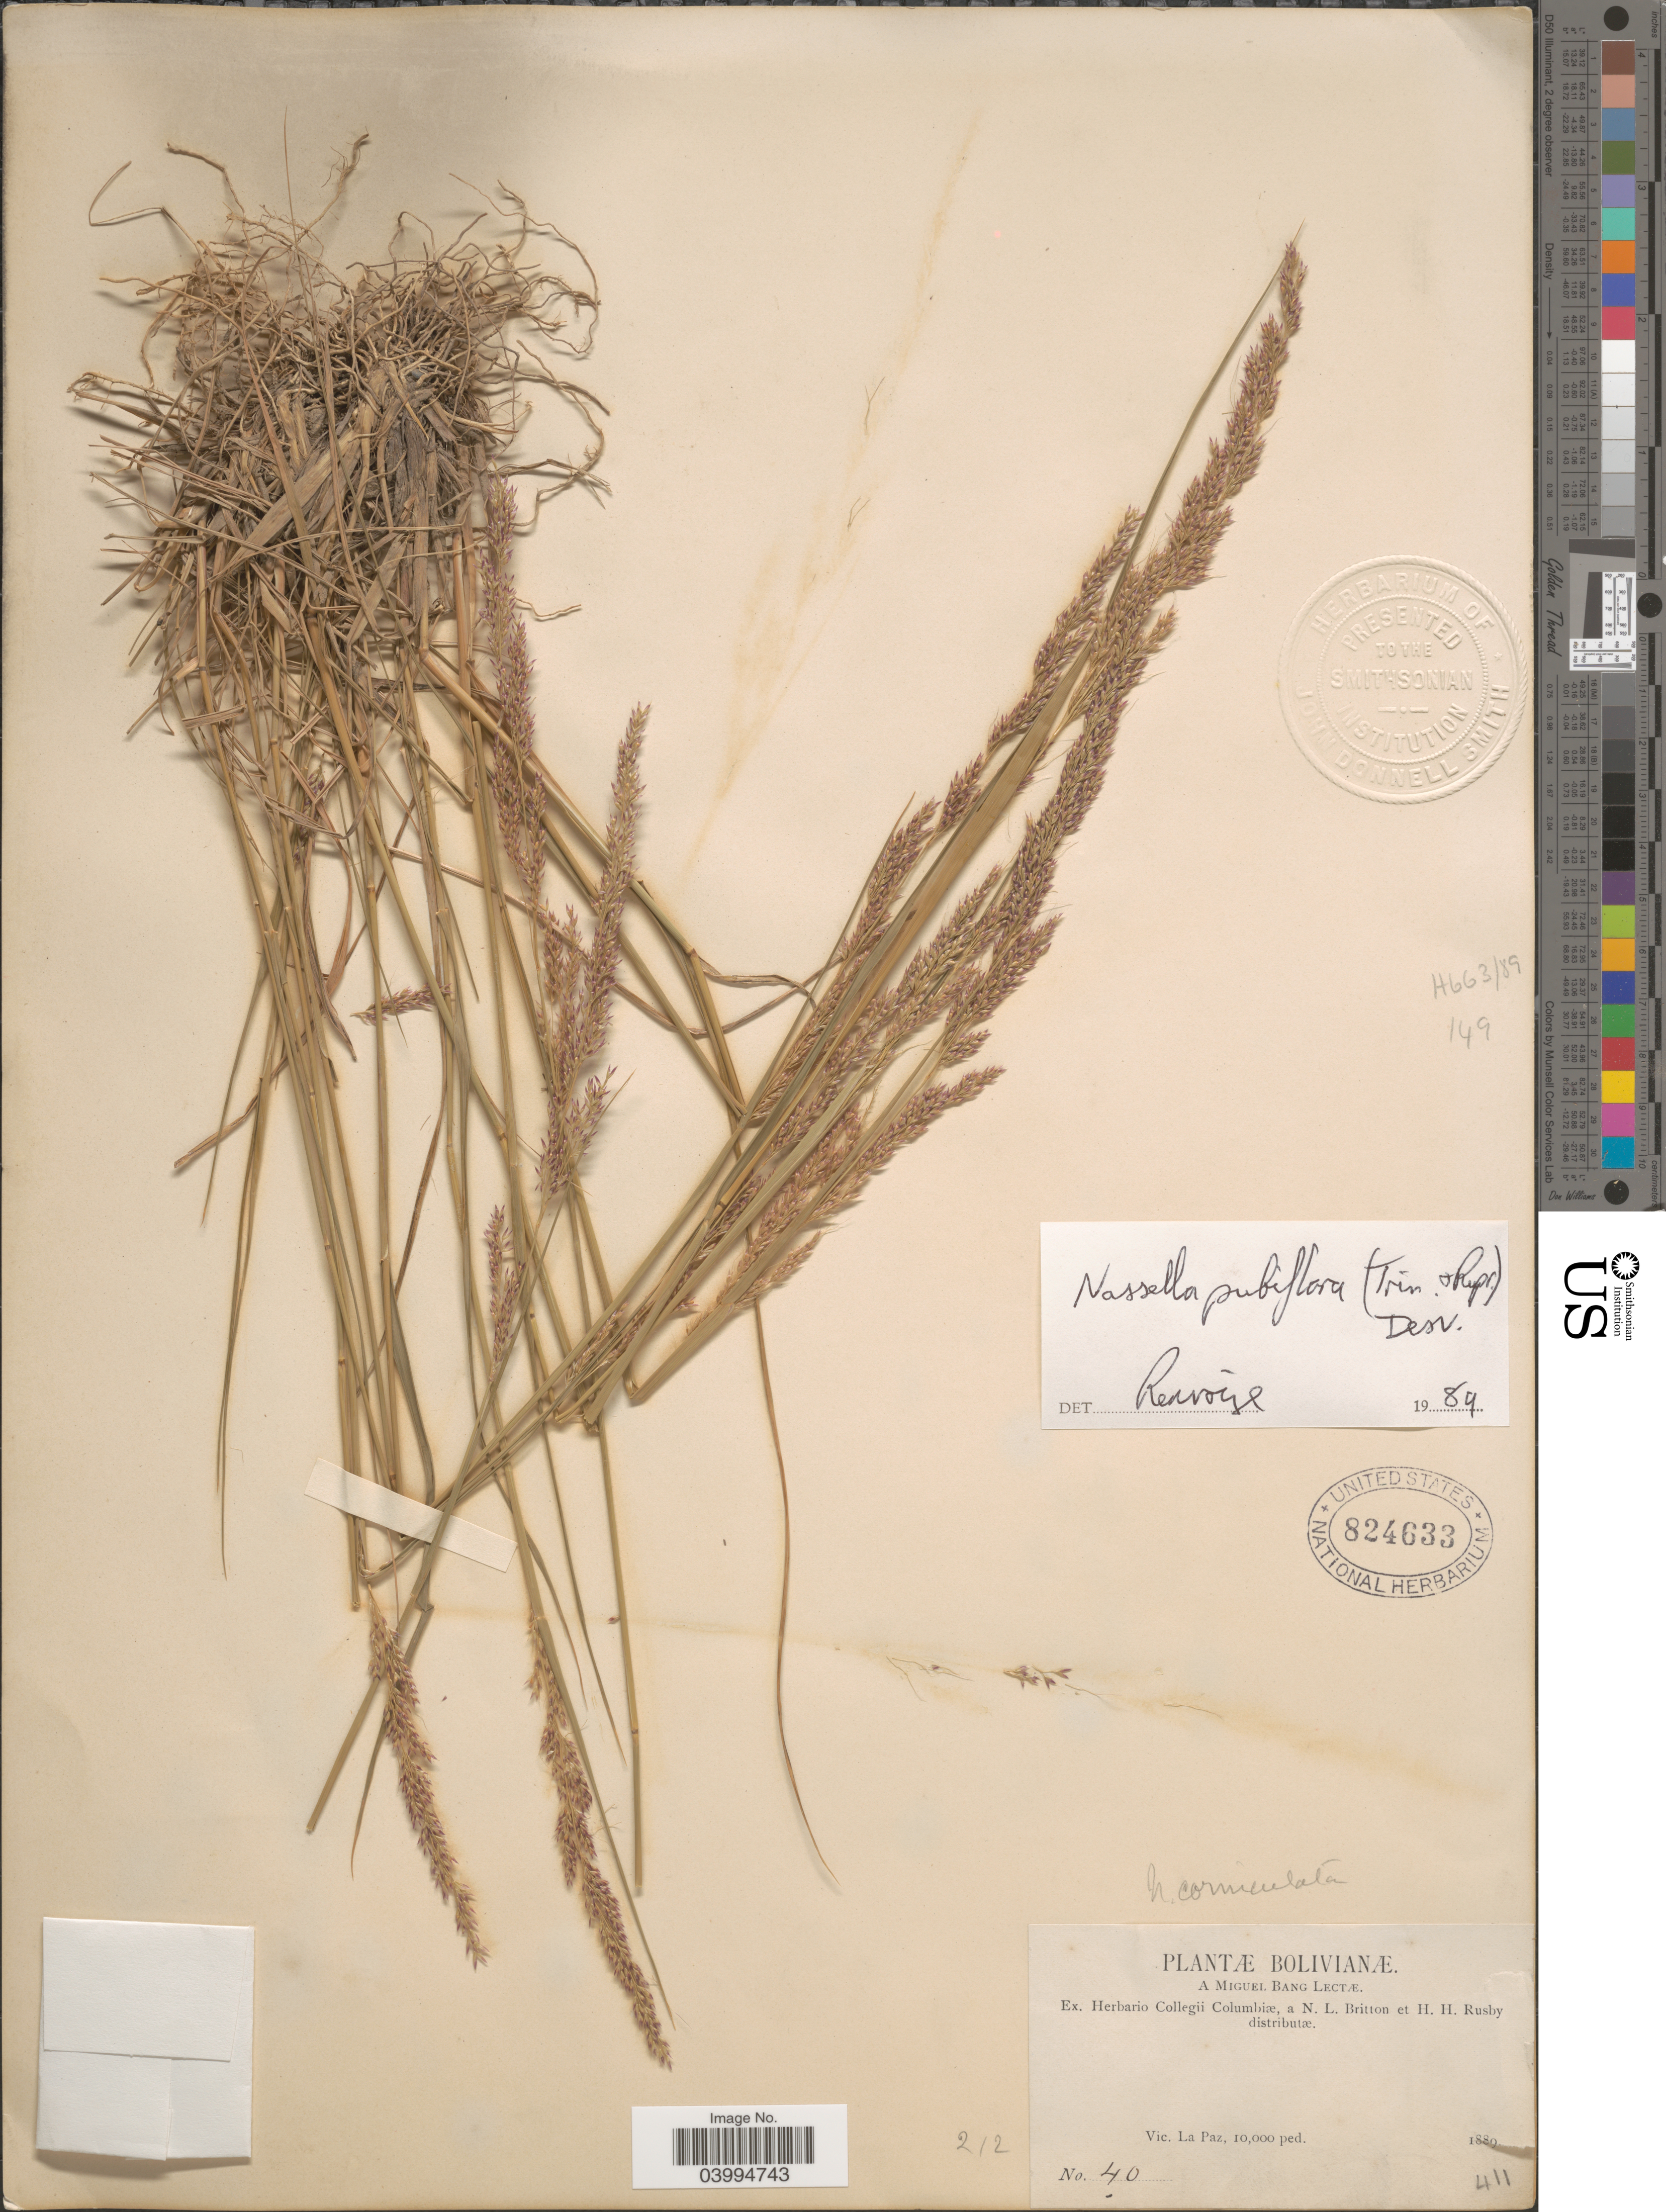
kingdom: Plantae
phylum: Tracheophyta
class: Liliopsida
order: Poales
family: Poaceae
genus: Nassella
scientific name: Nassella pubiflora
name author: (Trin. & Rupr.) É. Desv.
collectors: M. Bang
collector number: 40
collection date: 1889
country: Bolivia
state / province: La Paz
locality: Vic. La Paz.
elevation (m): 3048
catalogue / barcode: US 824633